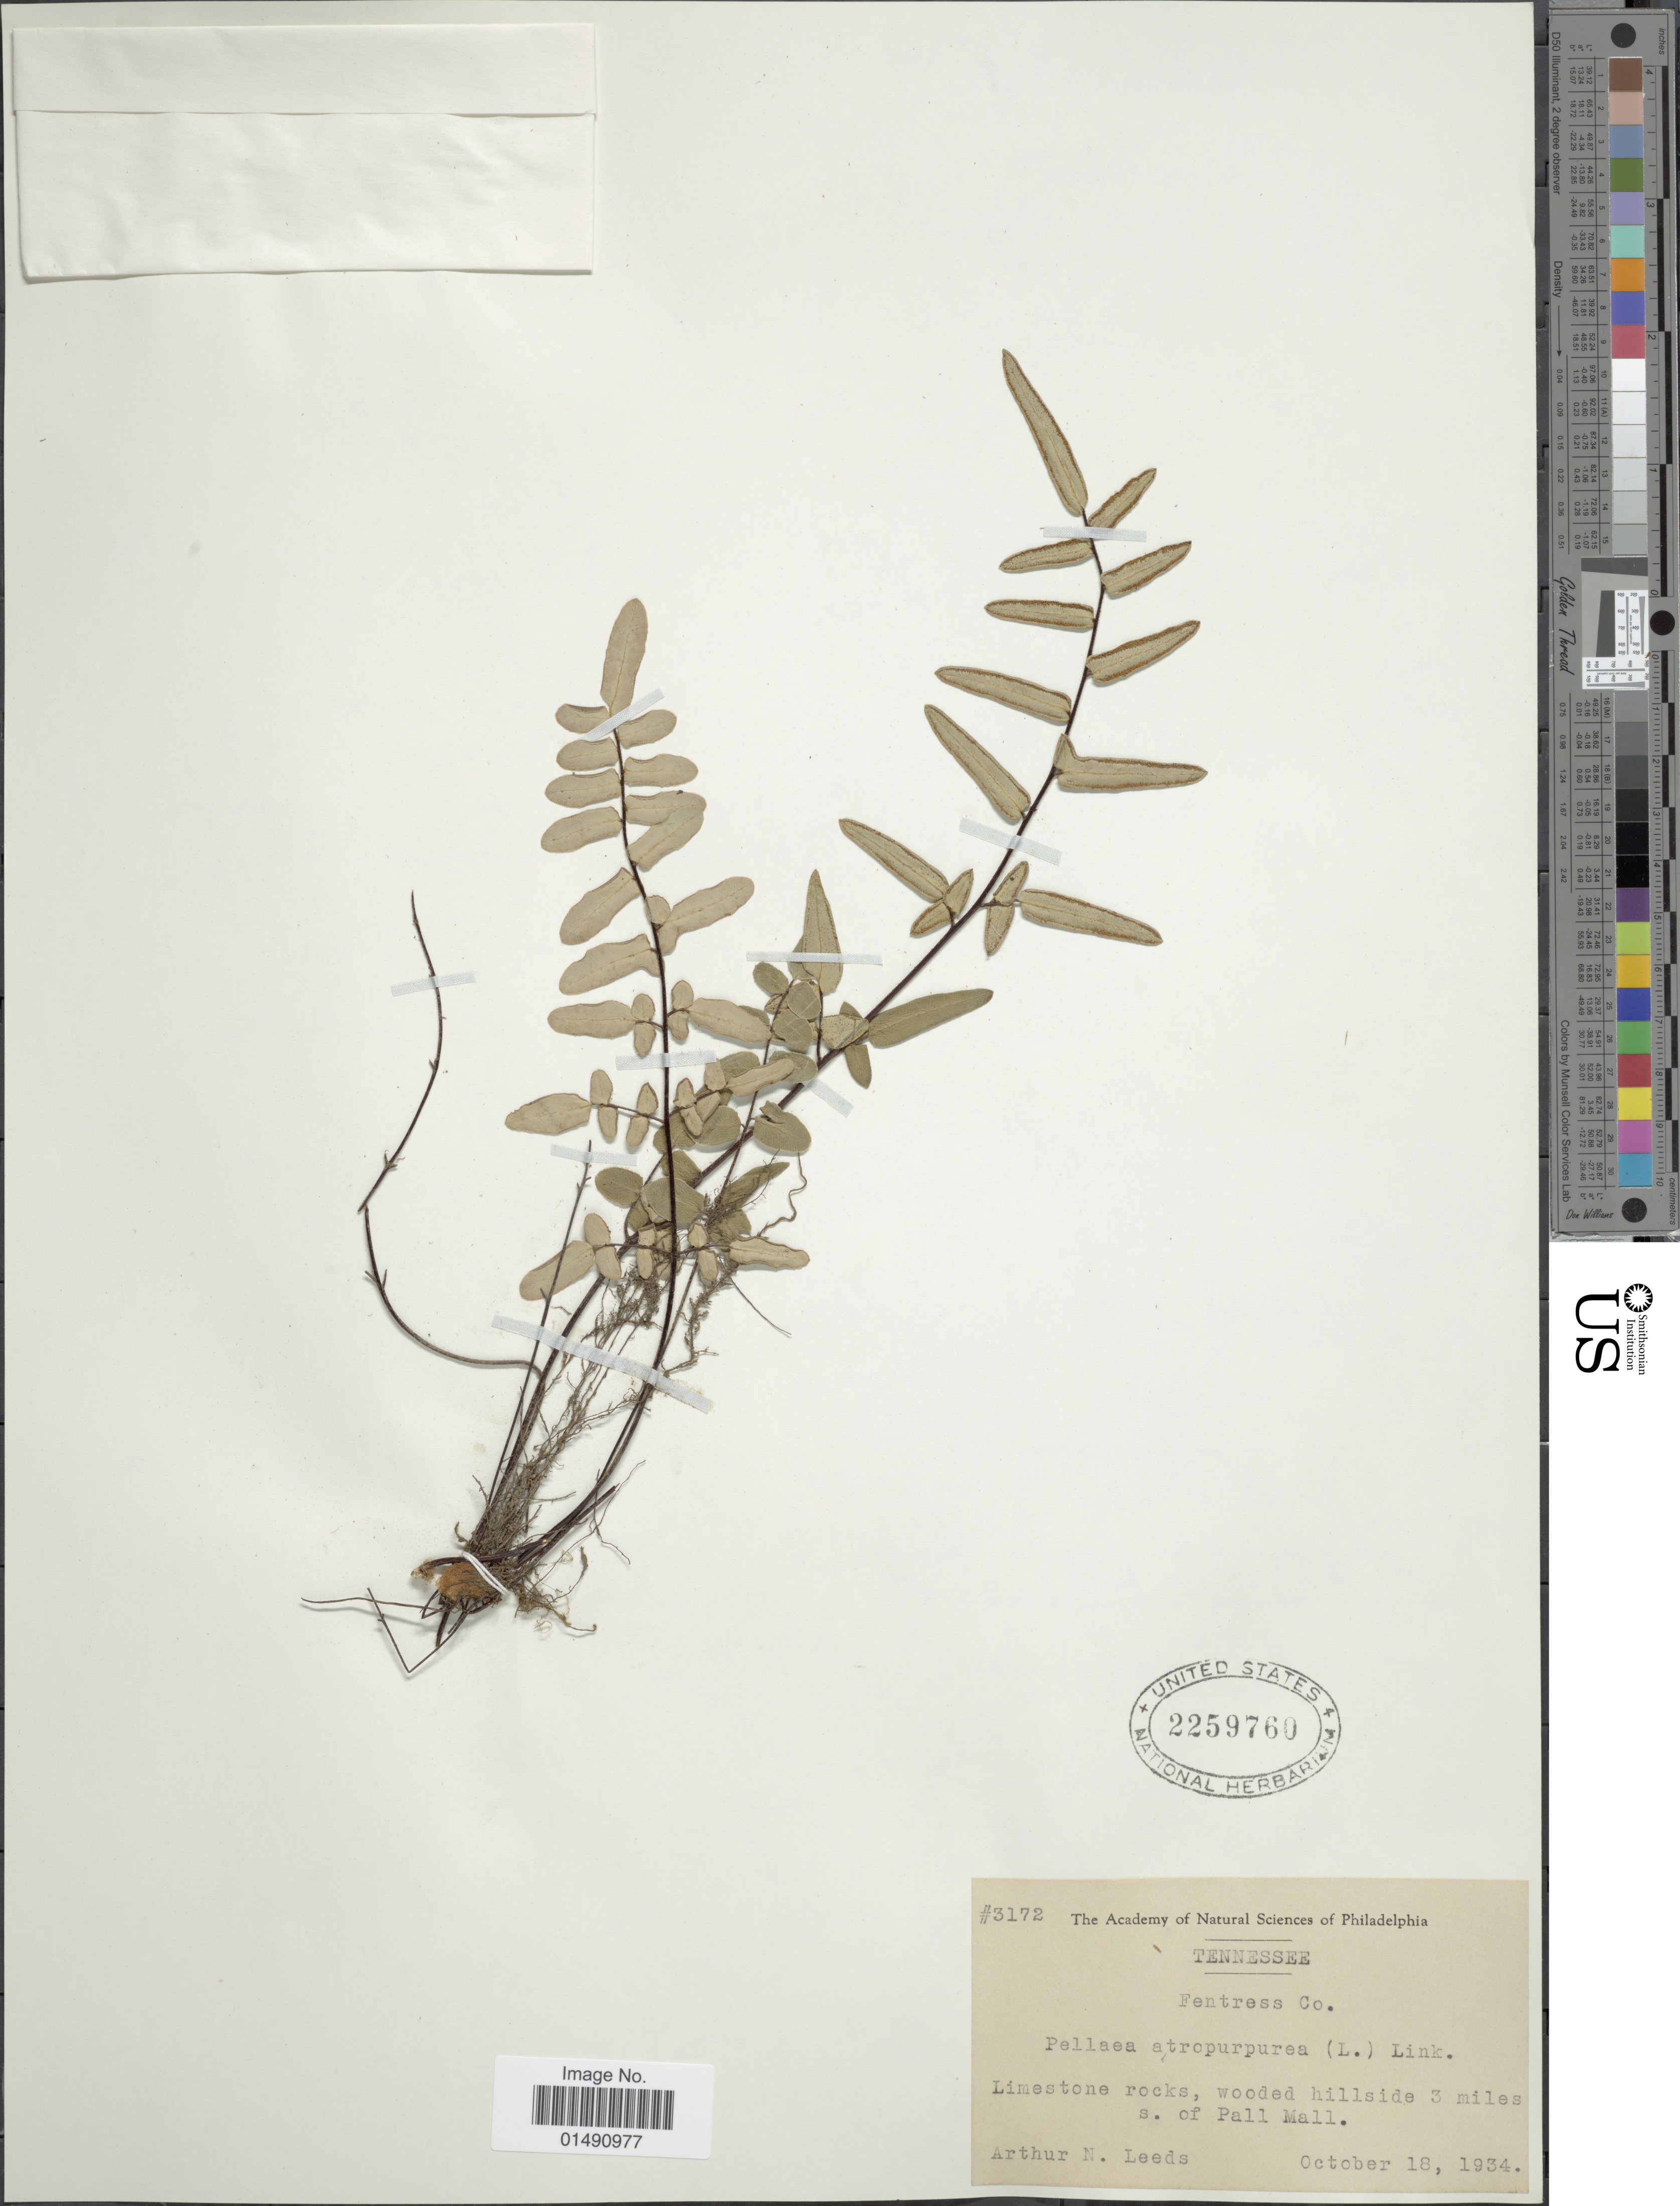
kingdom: Plantae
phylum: Tracheophyta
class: Polypodiopsida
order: Polypodiales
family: Pteridaceae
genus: Pellaea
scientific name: Pellaea atropurpurea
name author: (L.) Link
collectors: A. N. Leeds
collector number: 3172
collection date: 1934-10-18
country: United States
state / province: Tennessee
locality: Limestone rocks, wooded hillside 3 miles s. of Pall Mal, Fentress Col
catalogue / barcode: US 2259760